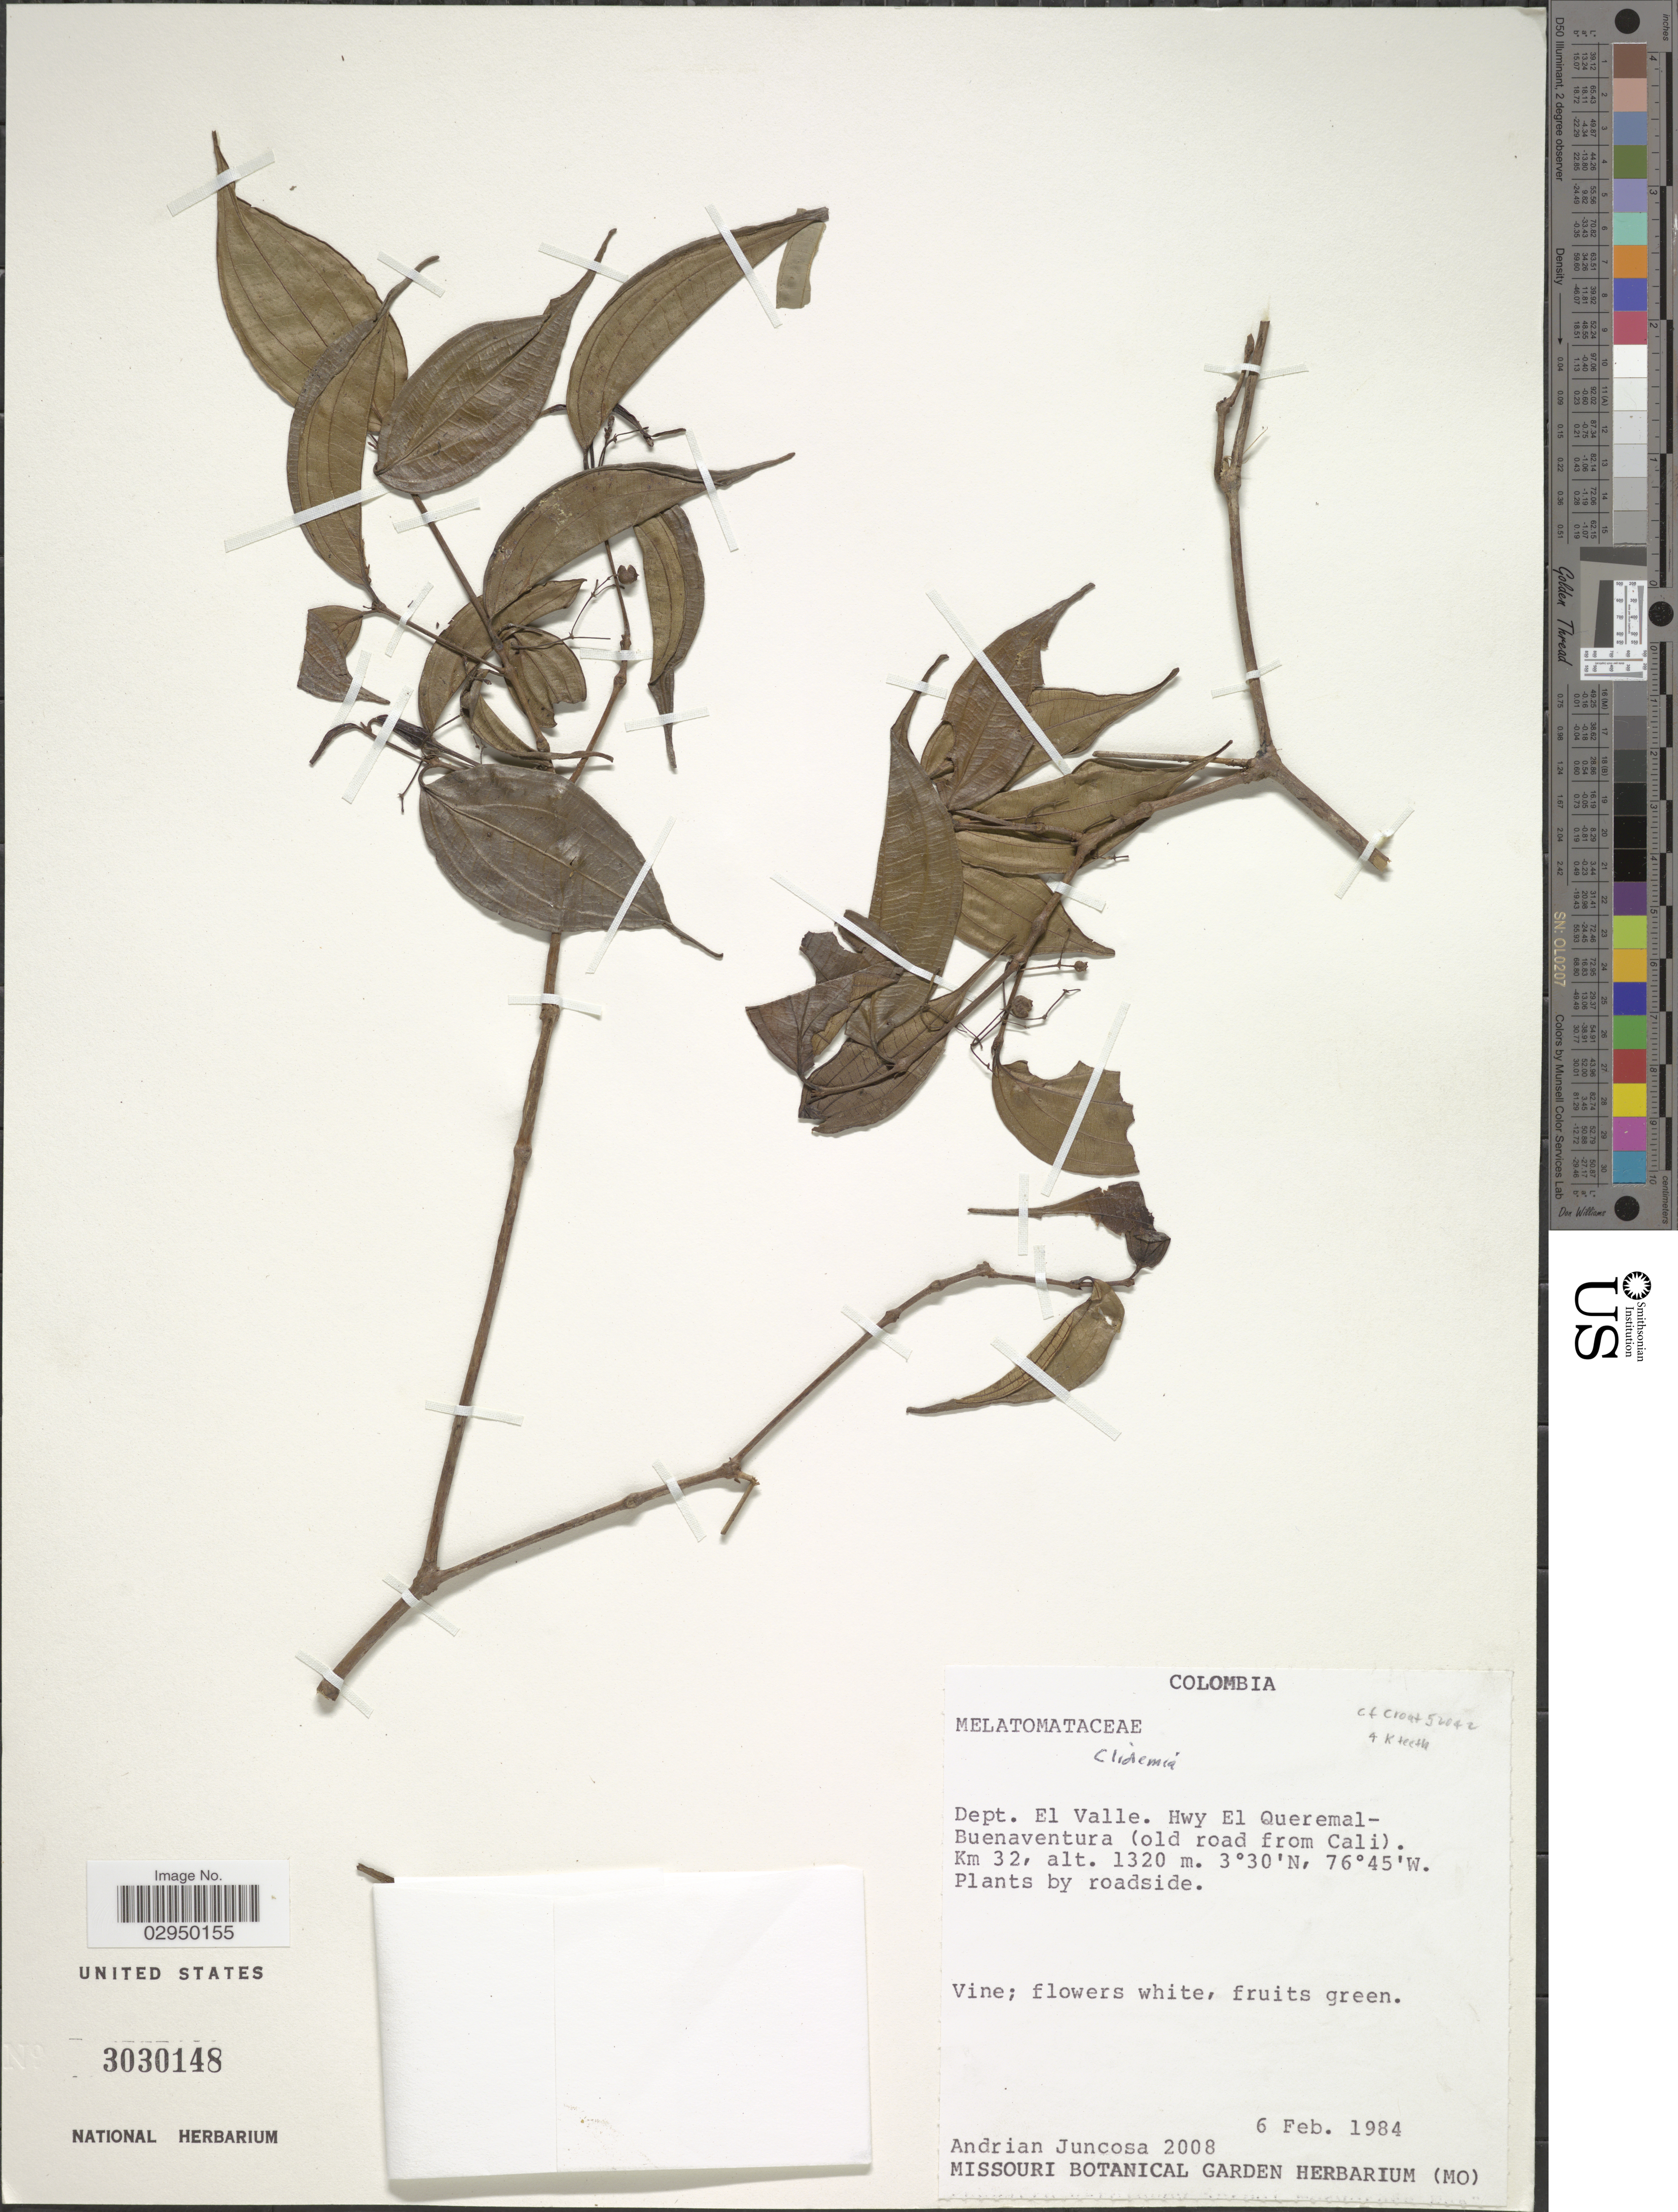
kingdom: Plantae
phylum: Tracheophyta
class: Magnoliopsida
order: Myrtales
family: Melastomataceae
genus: Clidemia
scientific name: Clidemia sp.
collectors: A. Juncosa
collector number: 2008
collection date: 1984-02-06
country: Colombia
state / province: Valle del Cauca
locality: Dept. El Valle. Hwy El Queremal-Buenaventura (old road from Cali). Km 32.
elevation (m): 1320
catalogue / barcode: US 3030148